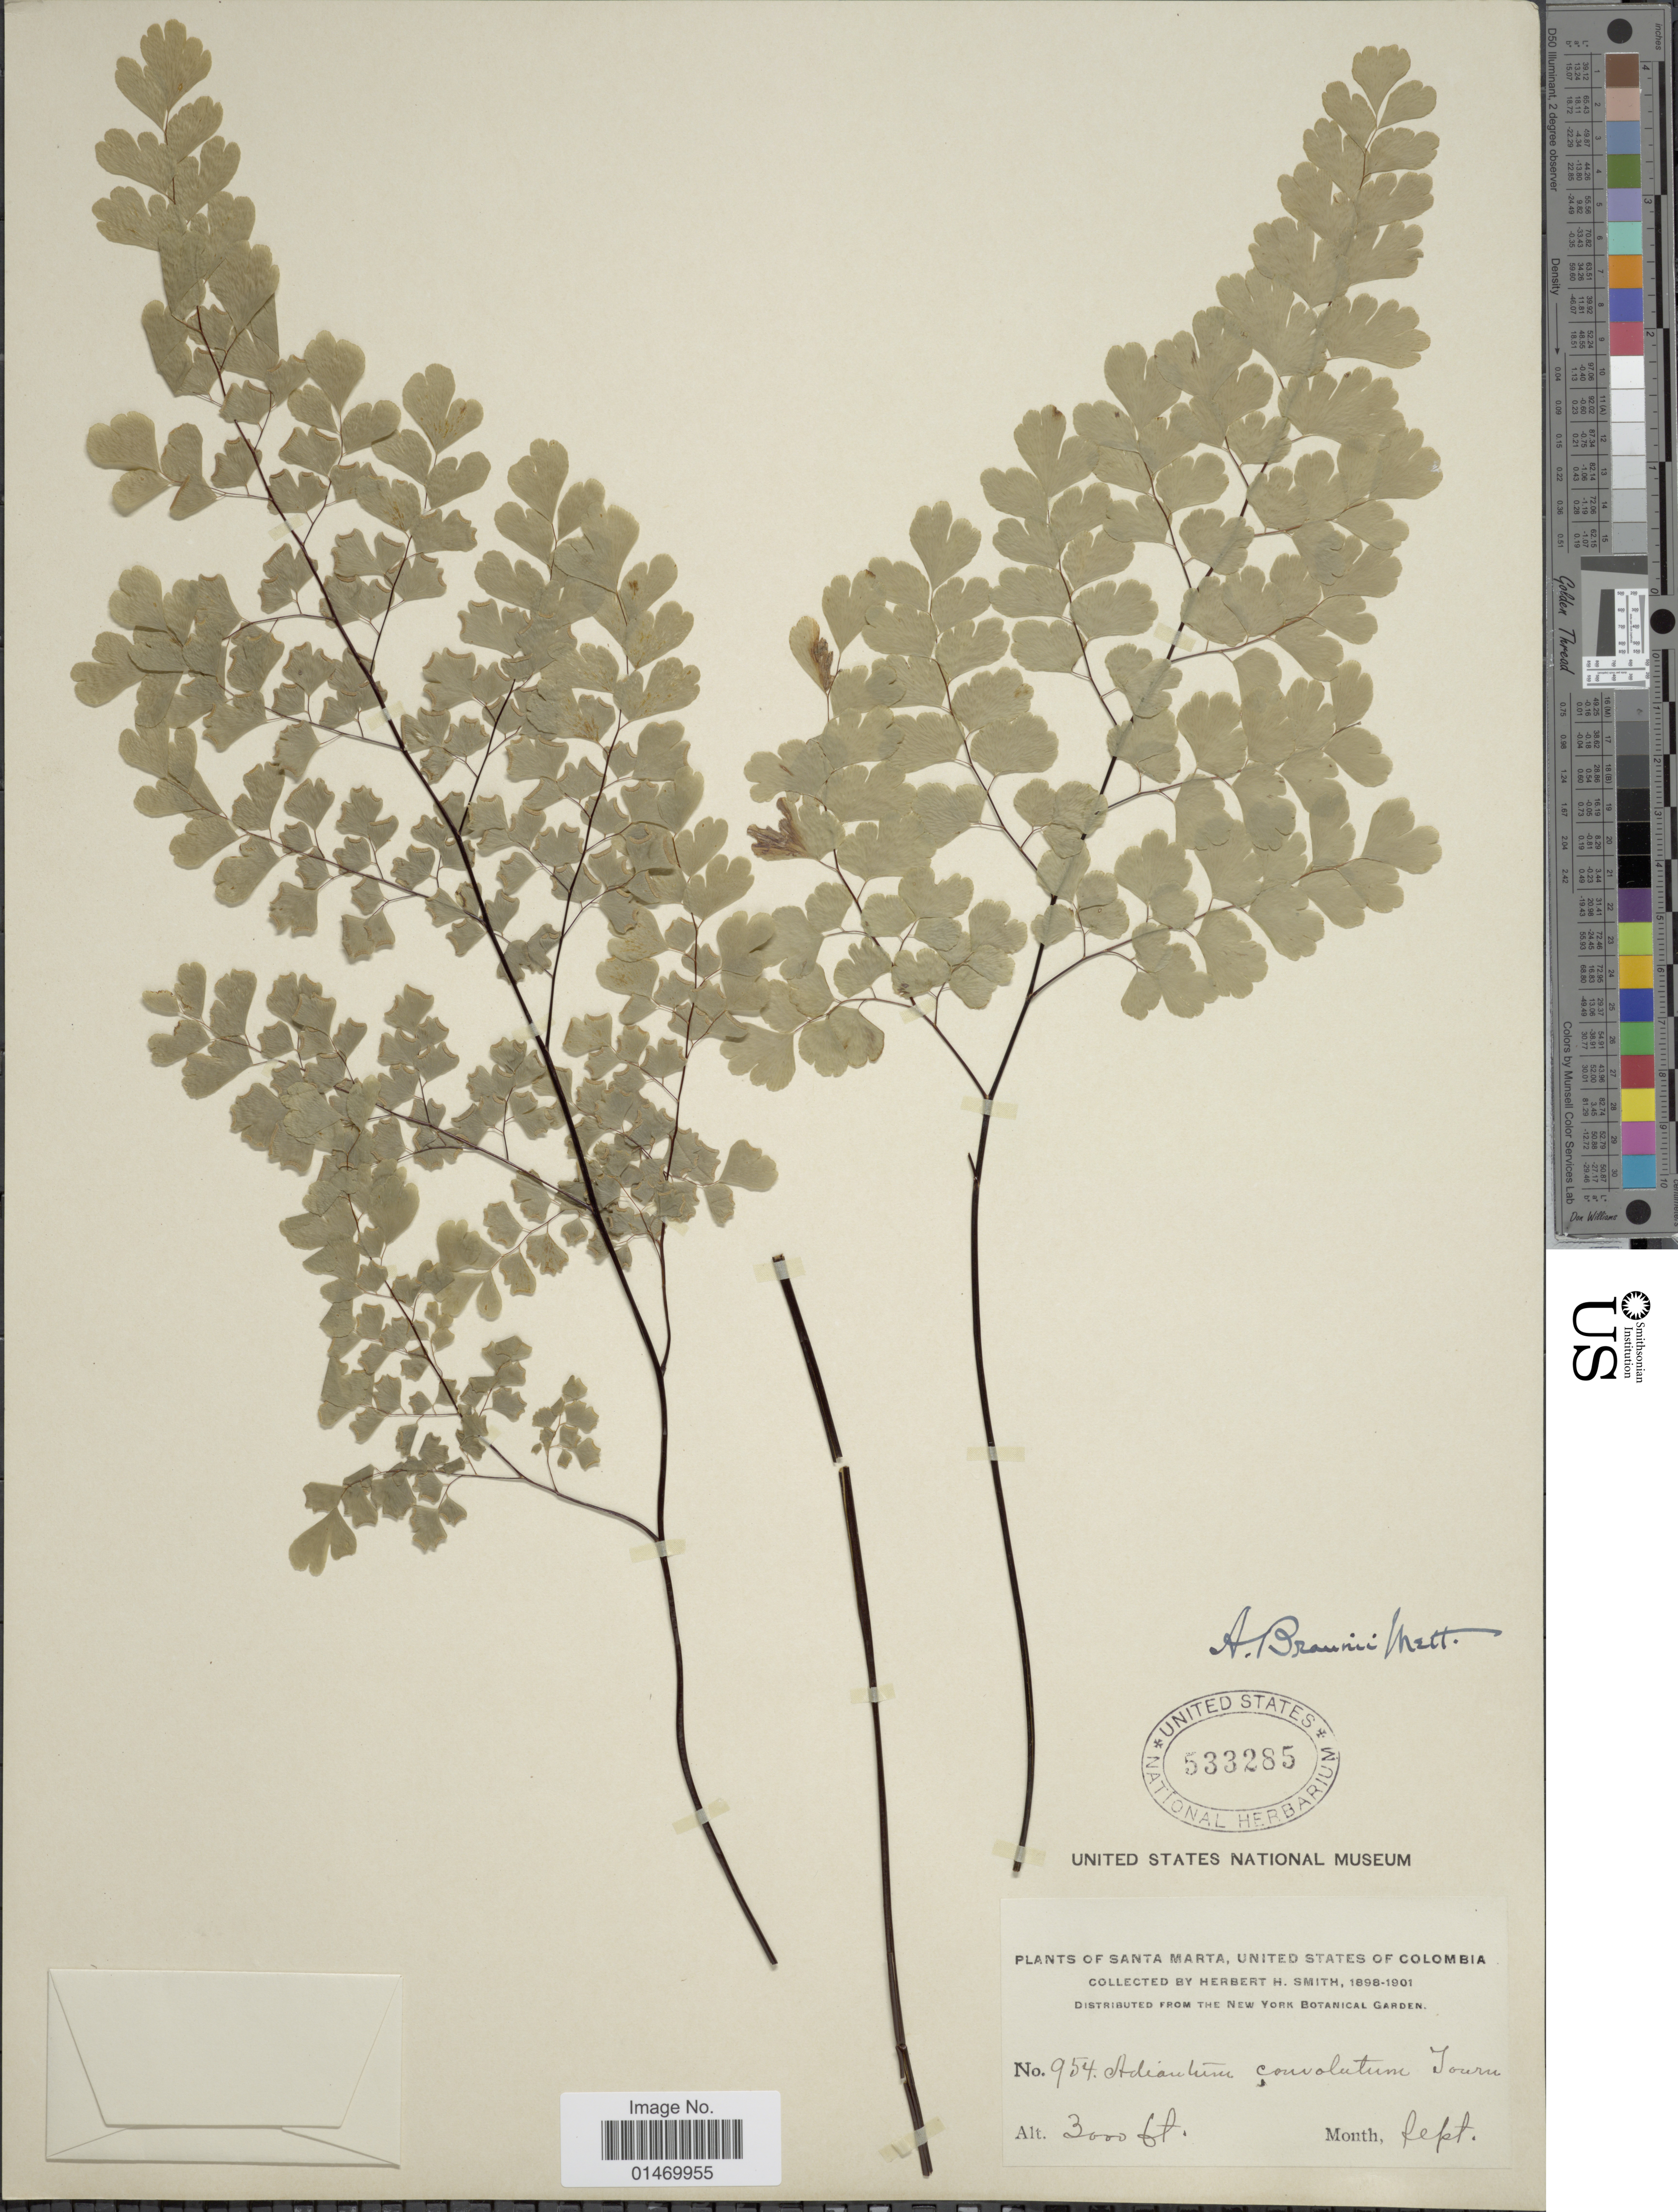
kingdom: Plantae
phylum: Tracheophyta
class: Polypodiopsida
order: Polypodiales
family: Pteridaceae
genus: Adiantum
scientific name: Adiantum braunii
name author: Mett. ex Kuhn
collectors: Herbert H. Smith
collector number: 954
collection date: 1898-09/1901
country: Colombia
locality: Santa Marta, United States of Colombia.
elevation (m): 914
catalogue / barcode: US 533285